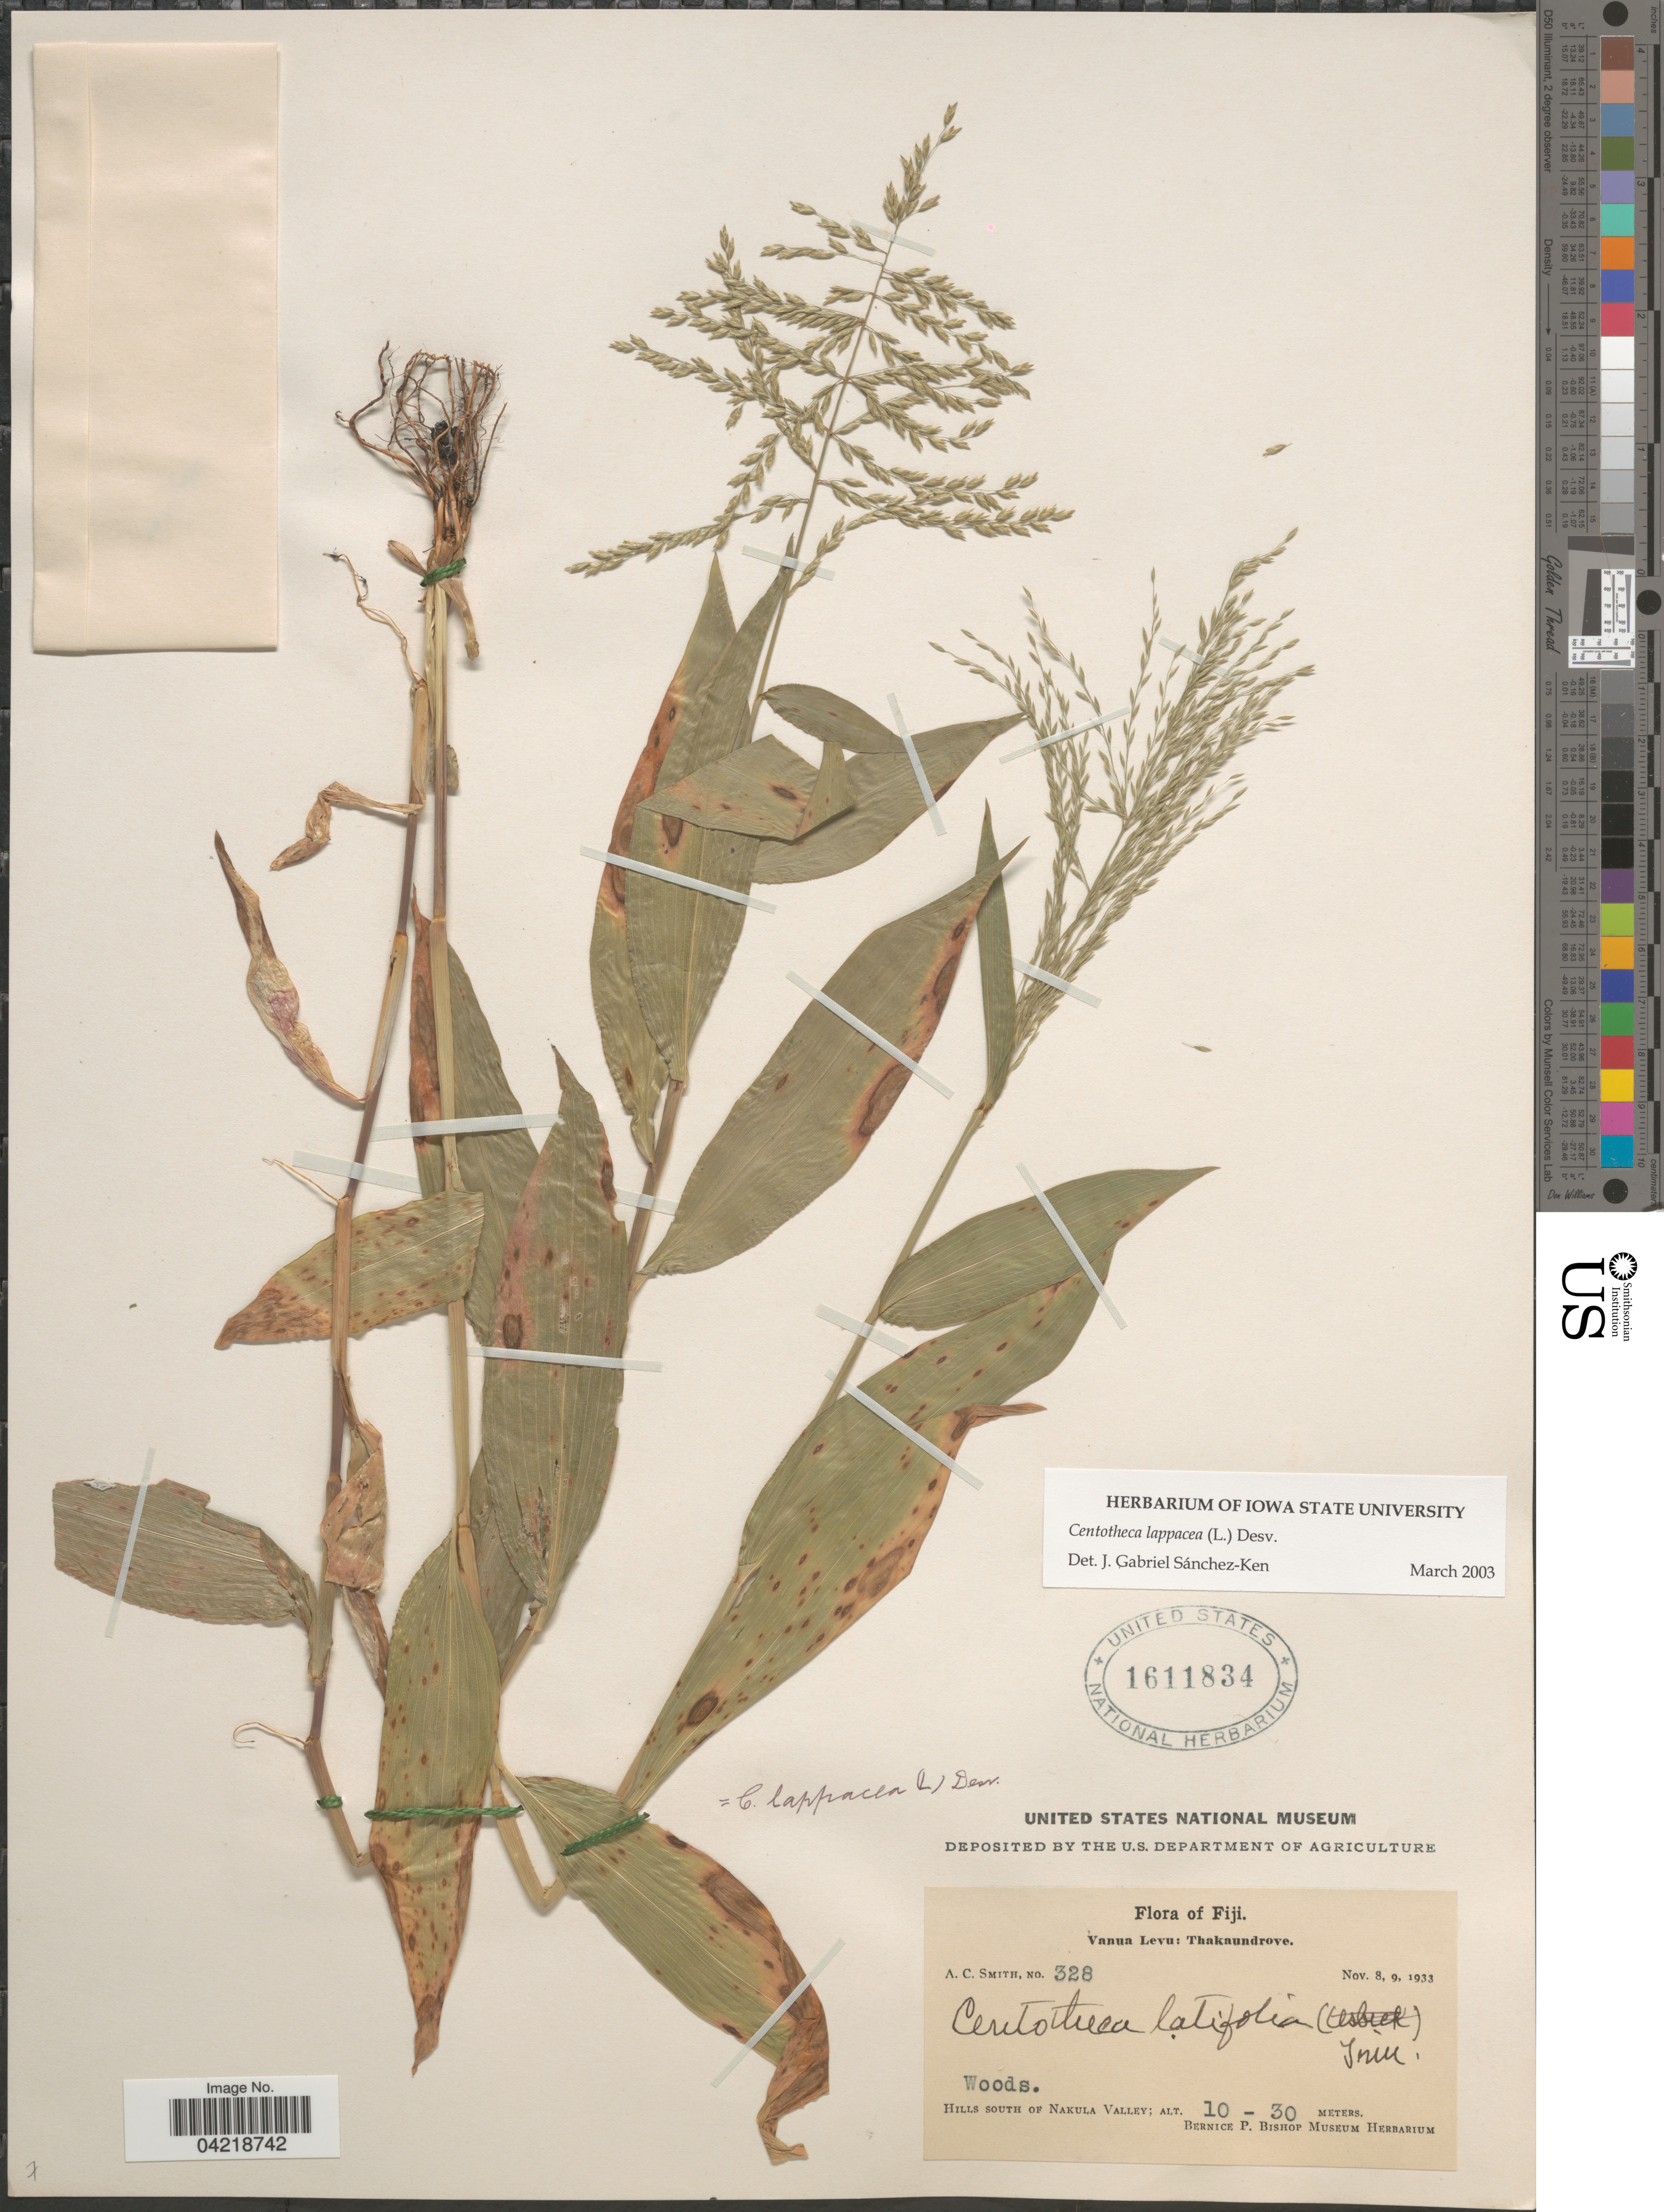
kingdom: Plantae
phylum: Tracheophyta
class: Liliopsida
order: Poales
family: Poaceae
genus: Centotheca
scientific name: Centotheca lappacea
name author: (L.) Desv.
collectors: A. C. Smith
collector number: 328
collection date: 1933-11-08/1933-11-09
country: Fiji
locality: Vanua Levu: Thakaundrove. Hills south of Nakula Valley.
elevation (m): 10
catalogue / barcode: US 1611834